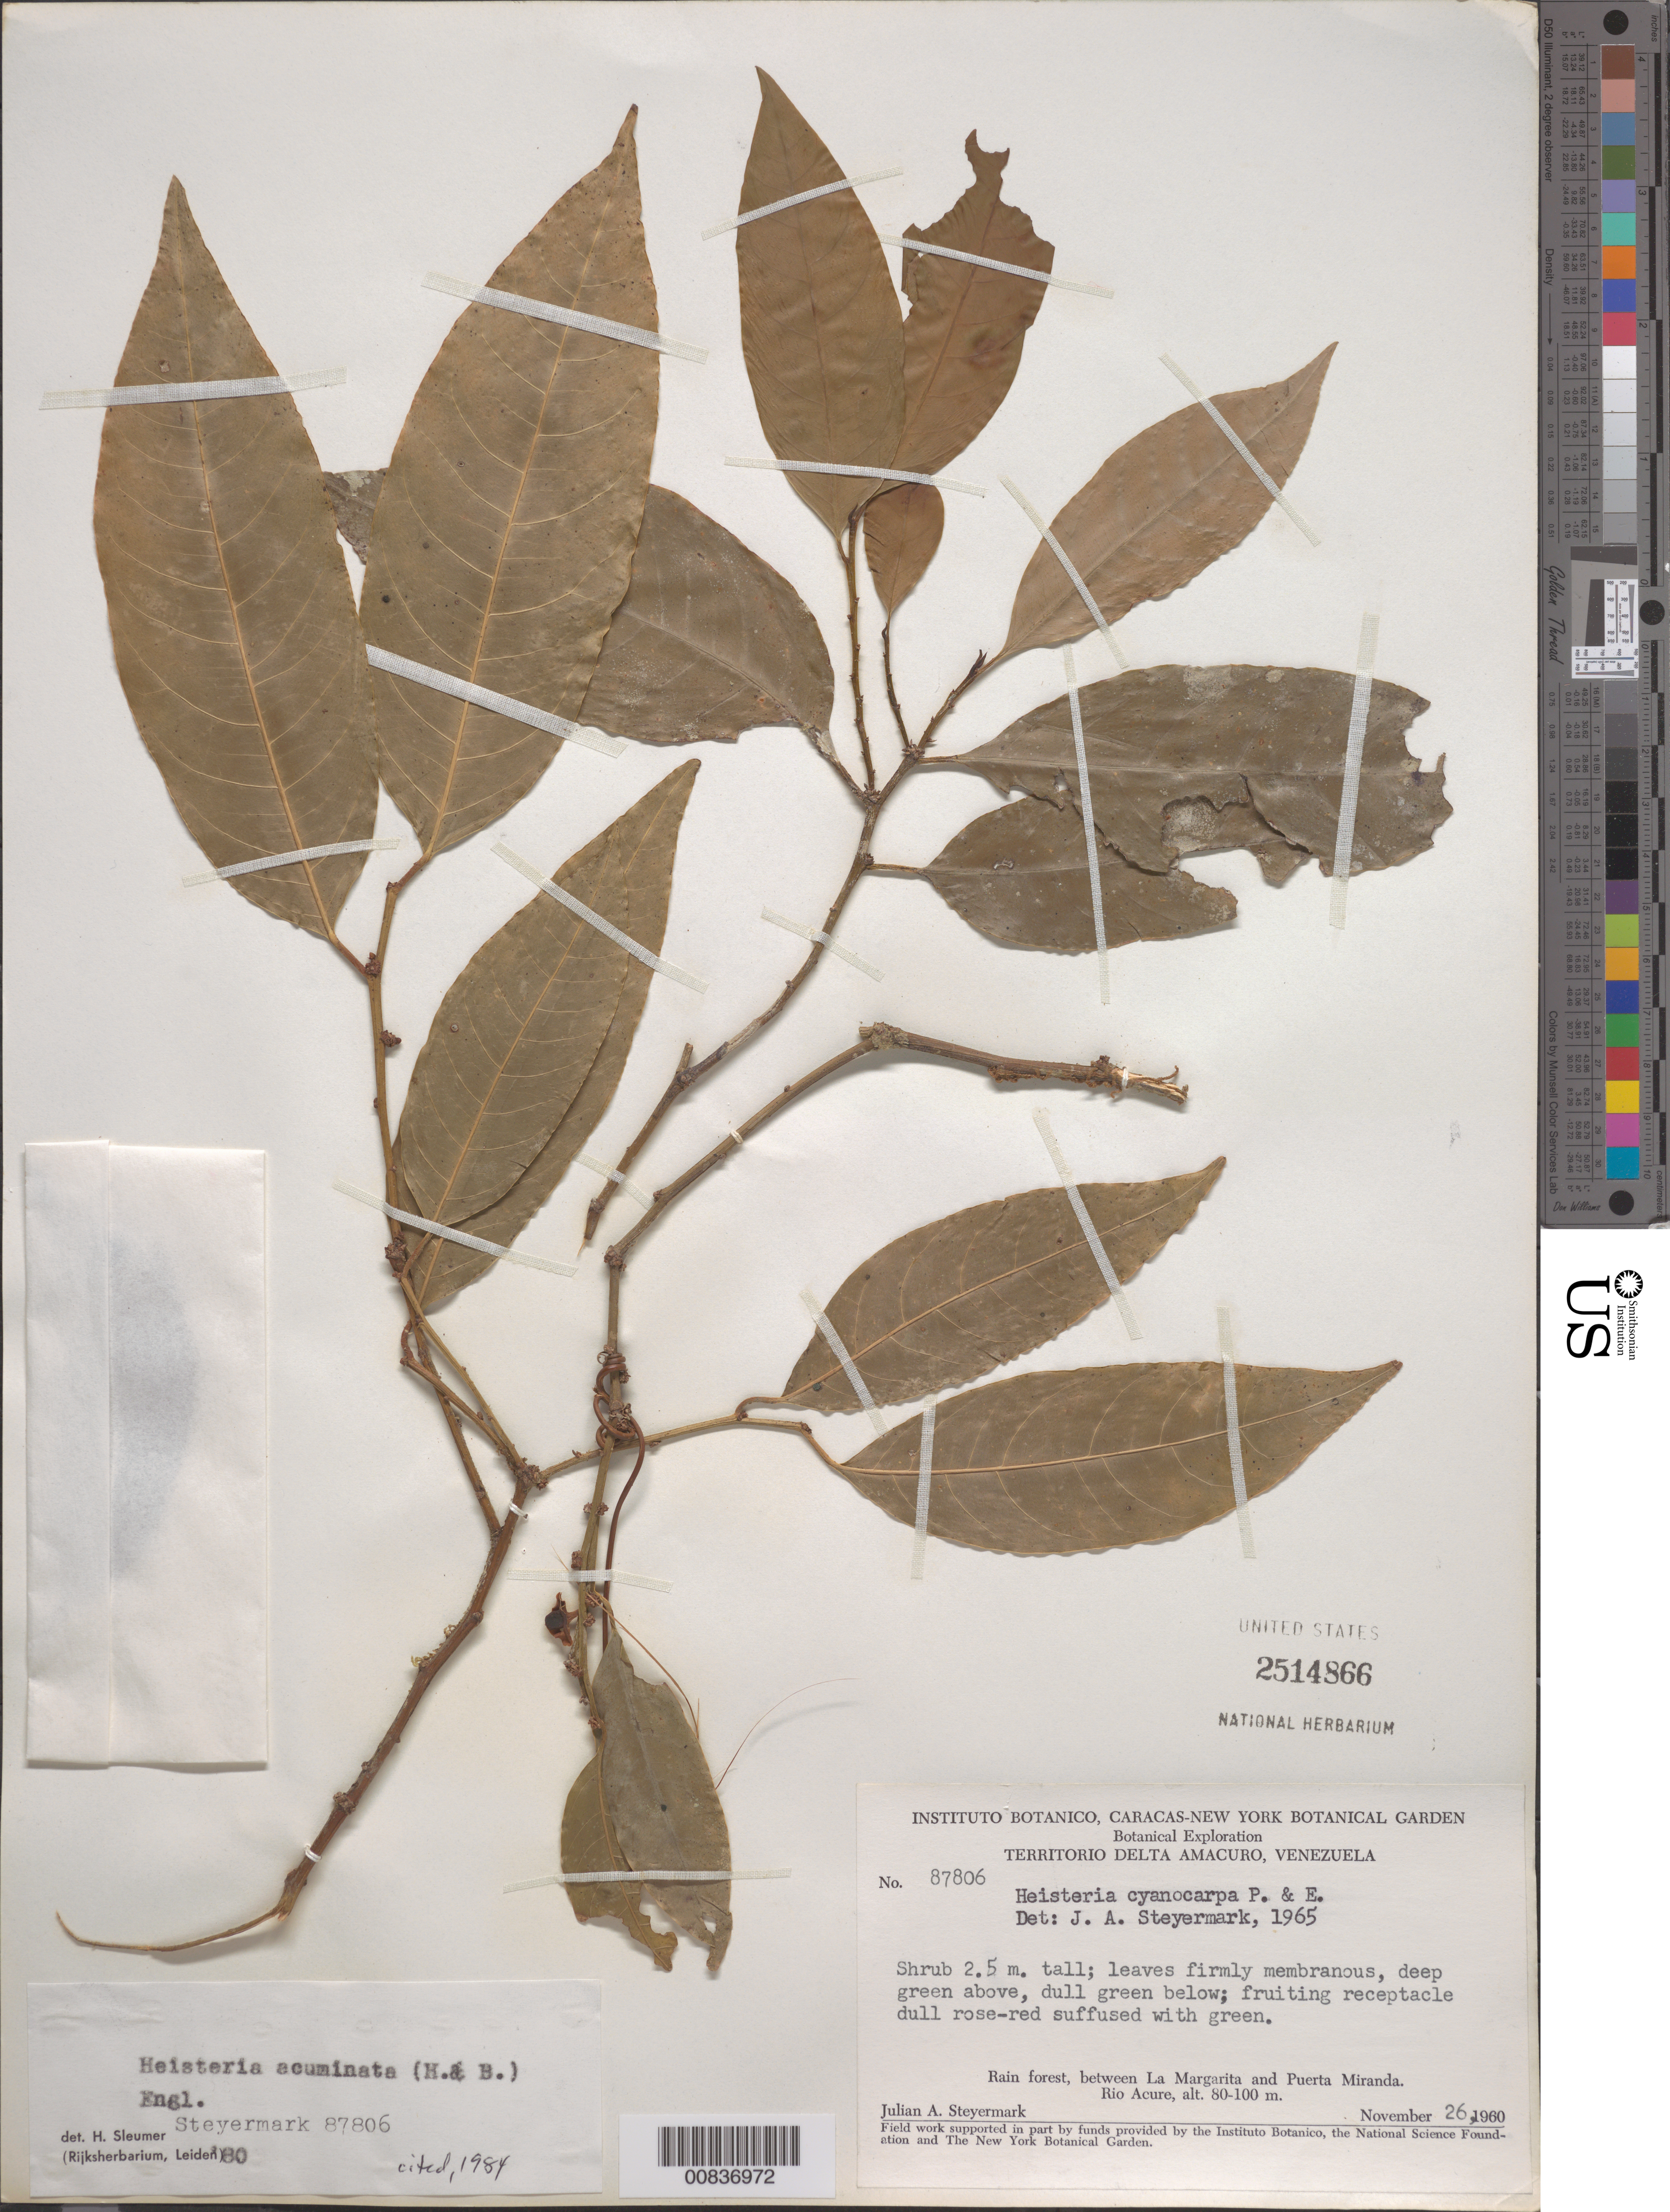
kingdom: Plantae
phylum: Tracheophyta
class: Magnoliopsida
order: Santalales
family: Erythropalaceae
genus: Heisteria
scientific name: Heisteria acuminata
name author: (Humb. & Bonpl.) Engl.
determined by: Sleumer, H. O.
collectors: J. Steyermark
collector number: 87806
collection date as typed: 26-Nov-60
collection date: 1960-11-26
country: Venezuela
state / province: Delta Amacuro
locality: Río Acure, between La Margarita and Puerto Miranda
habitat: Rainforest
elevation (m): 80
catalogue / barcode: US 2514866